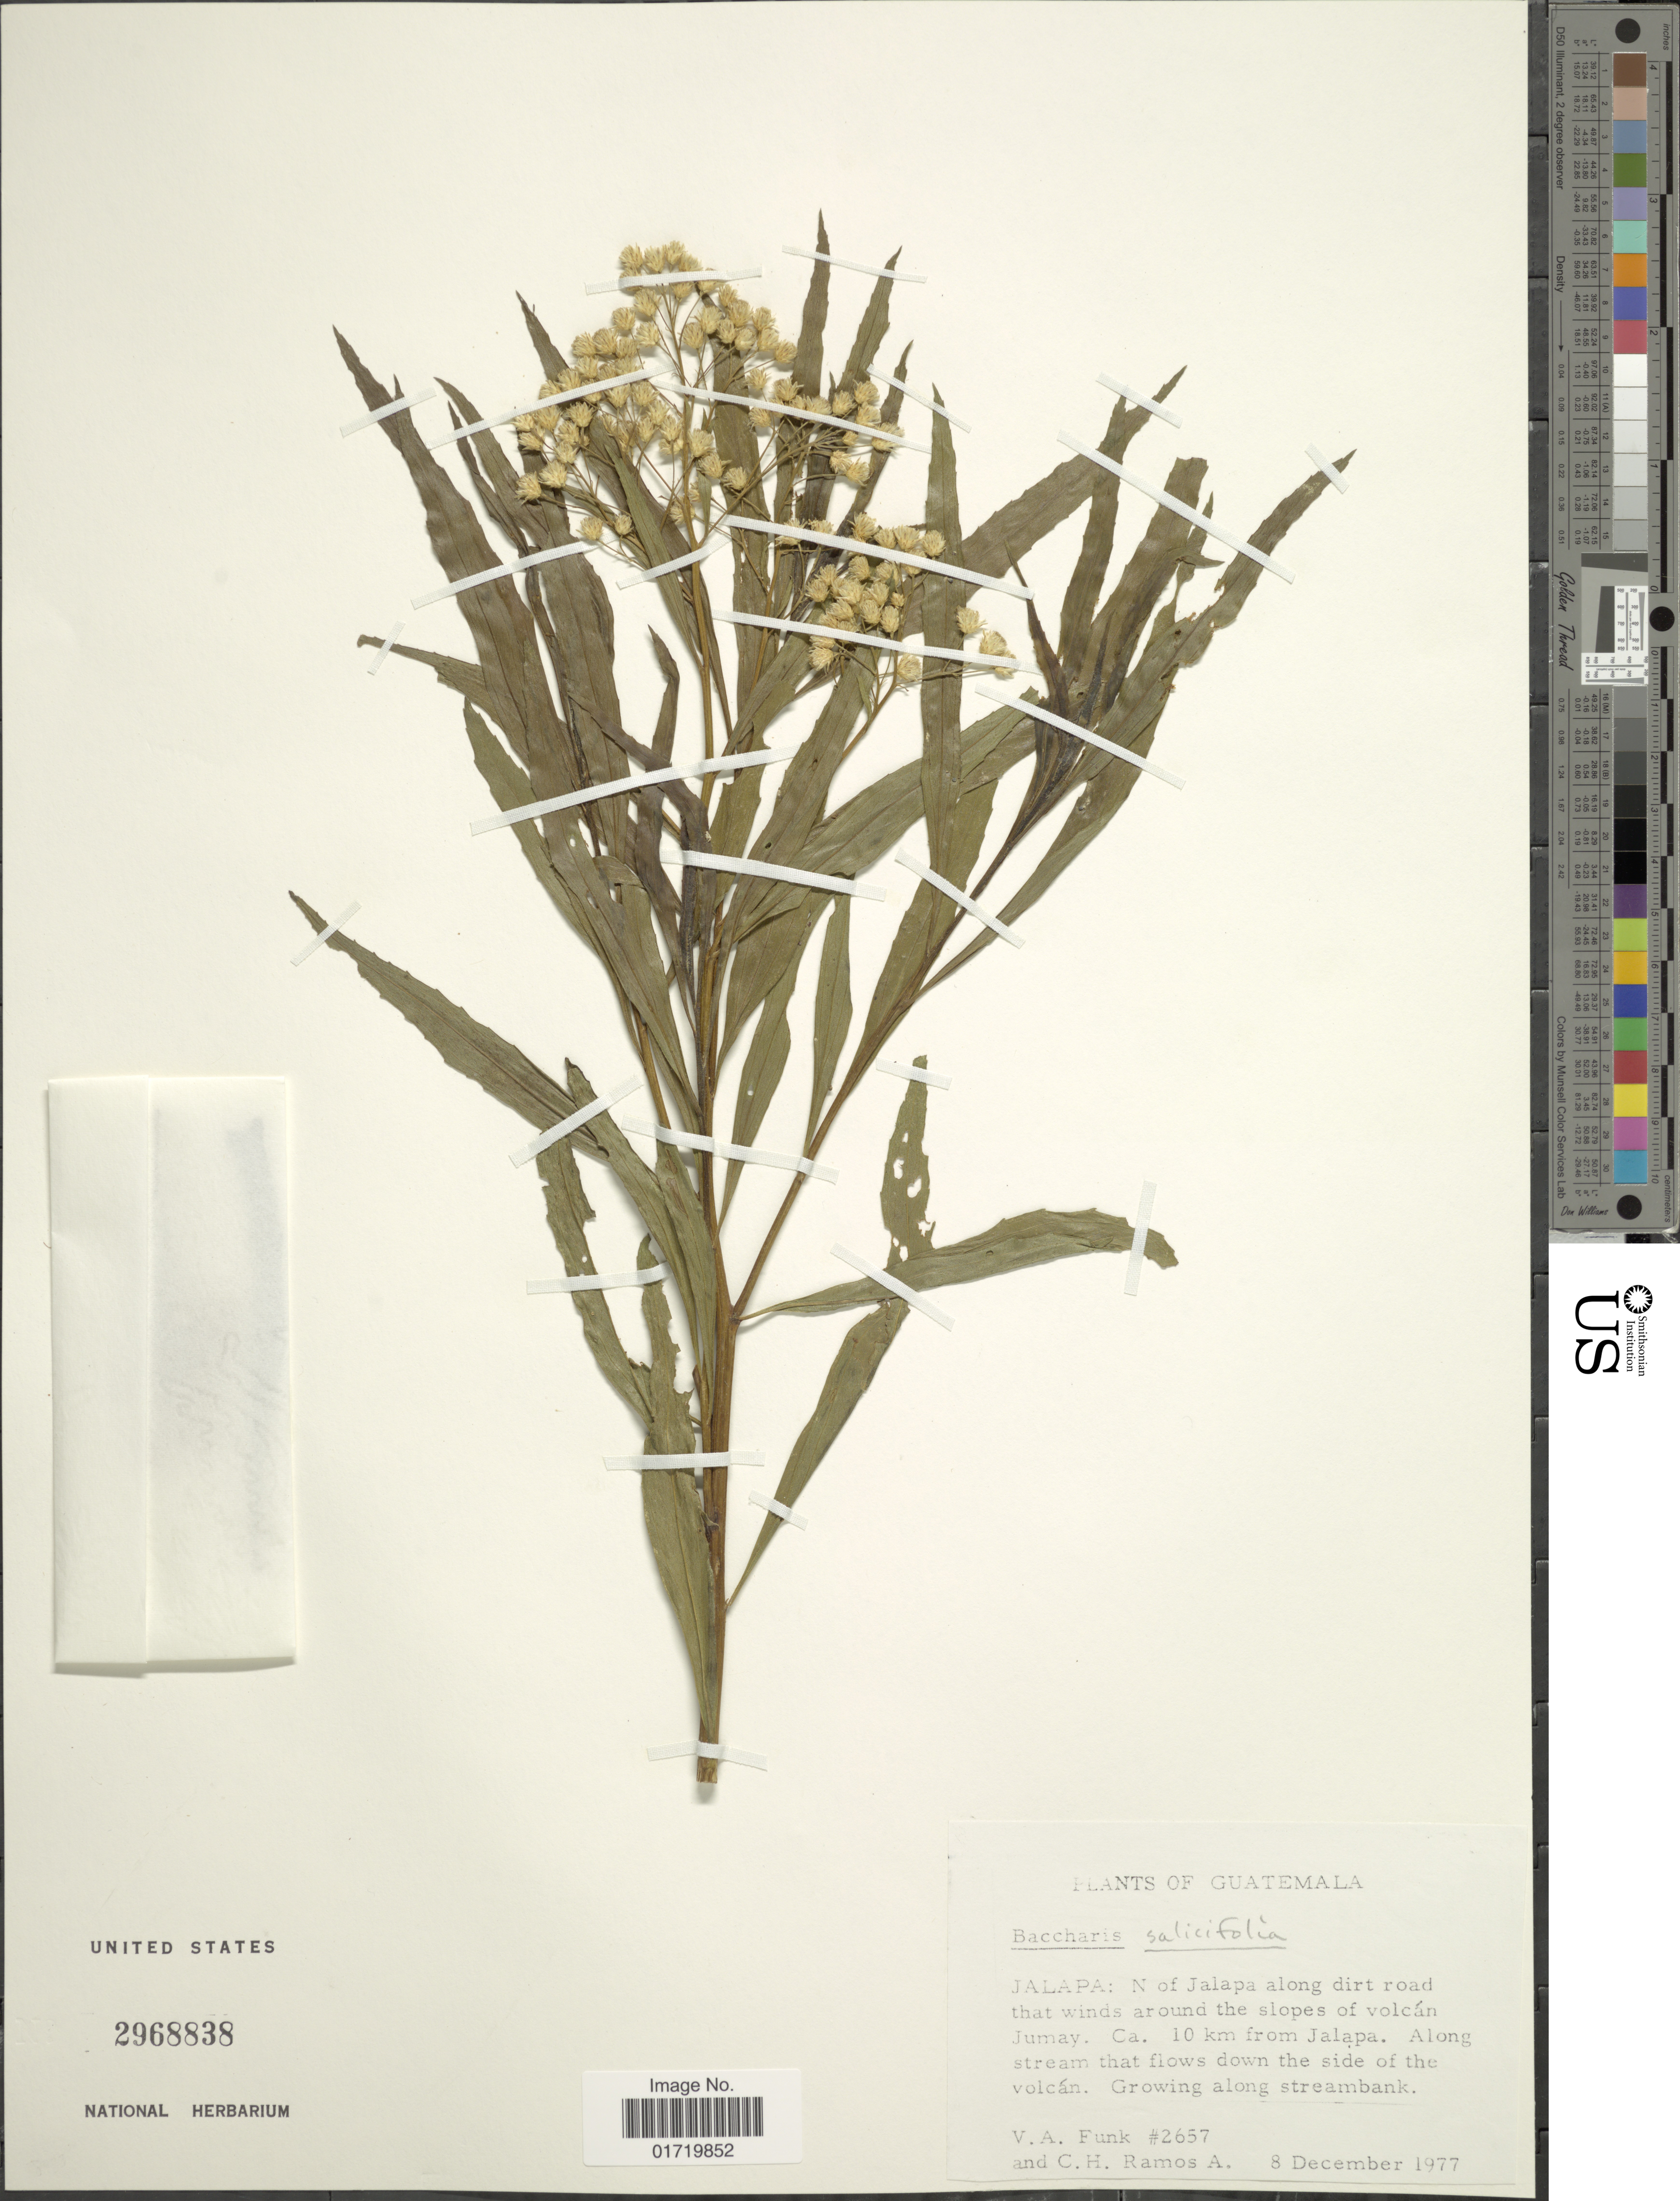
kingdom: Plantae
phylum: Tracheophyta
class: Magnoliopsida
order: Asterales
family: Asteraceae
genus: Baccharis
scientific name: Baccharis salicifolia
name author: (Ruiz & Pav.) Pers.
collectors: V. Funk & C. Ramos A.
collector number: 2657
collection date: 1977-12-08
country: Guatemala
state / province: Jalapa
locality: N of Jalapa along dirt road that winds around the slopes of Volcan Jumay, ca 10 km from Jalapa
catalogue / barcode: US 2968838